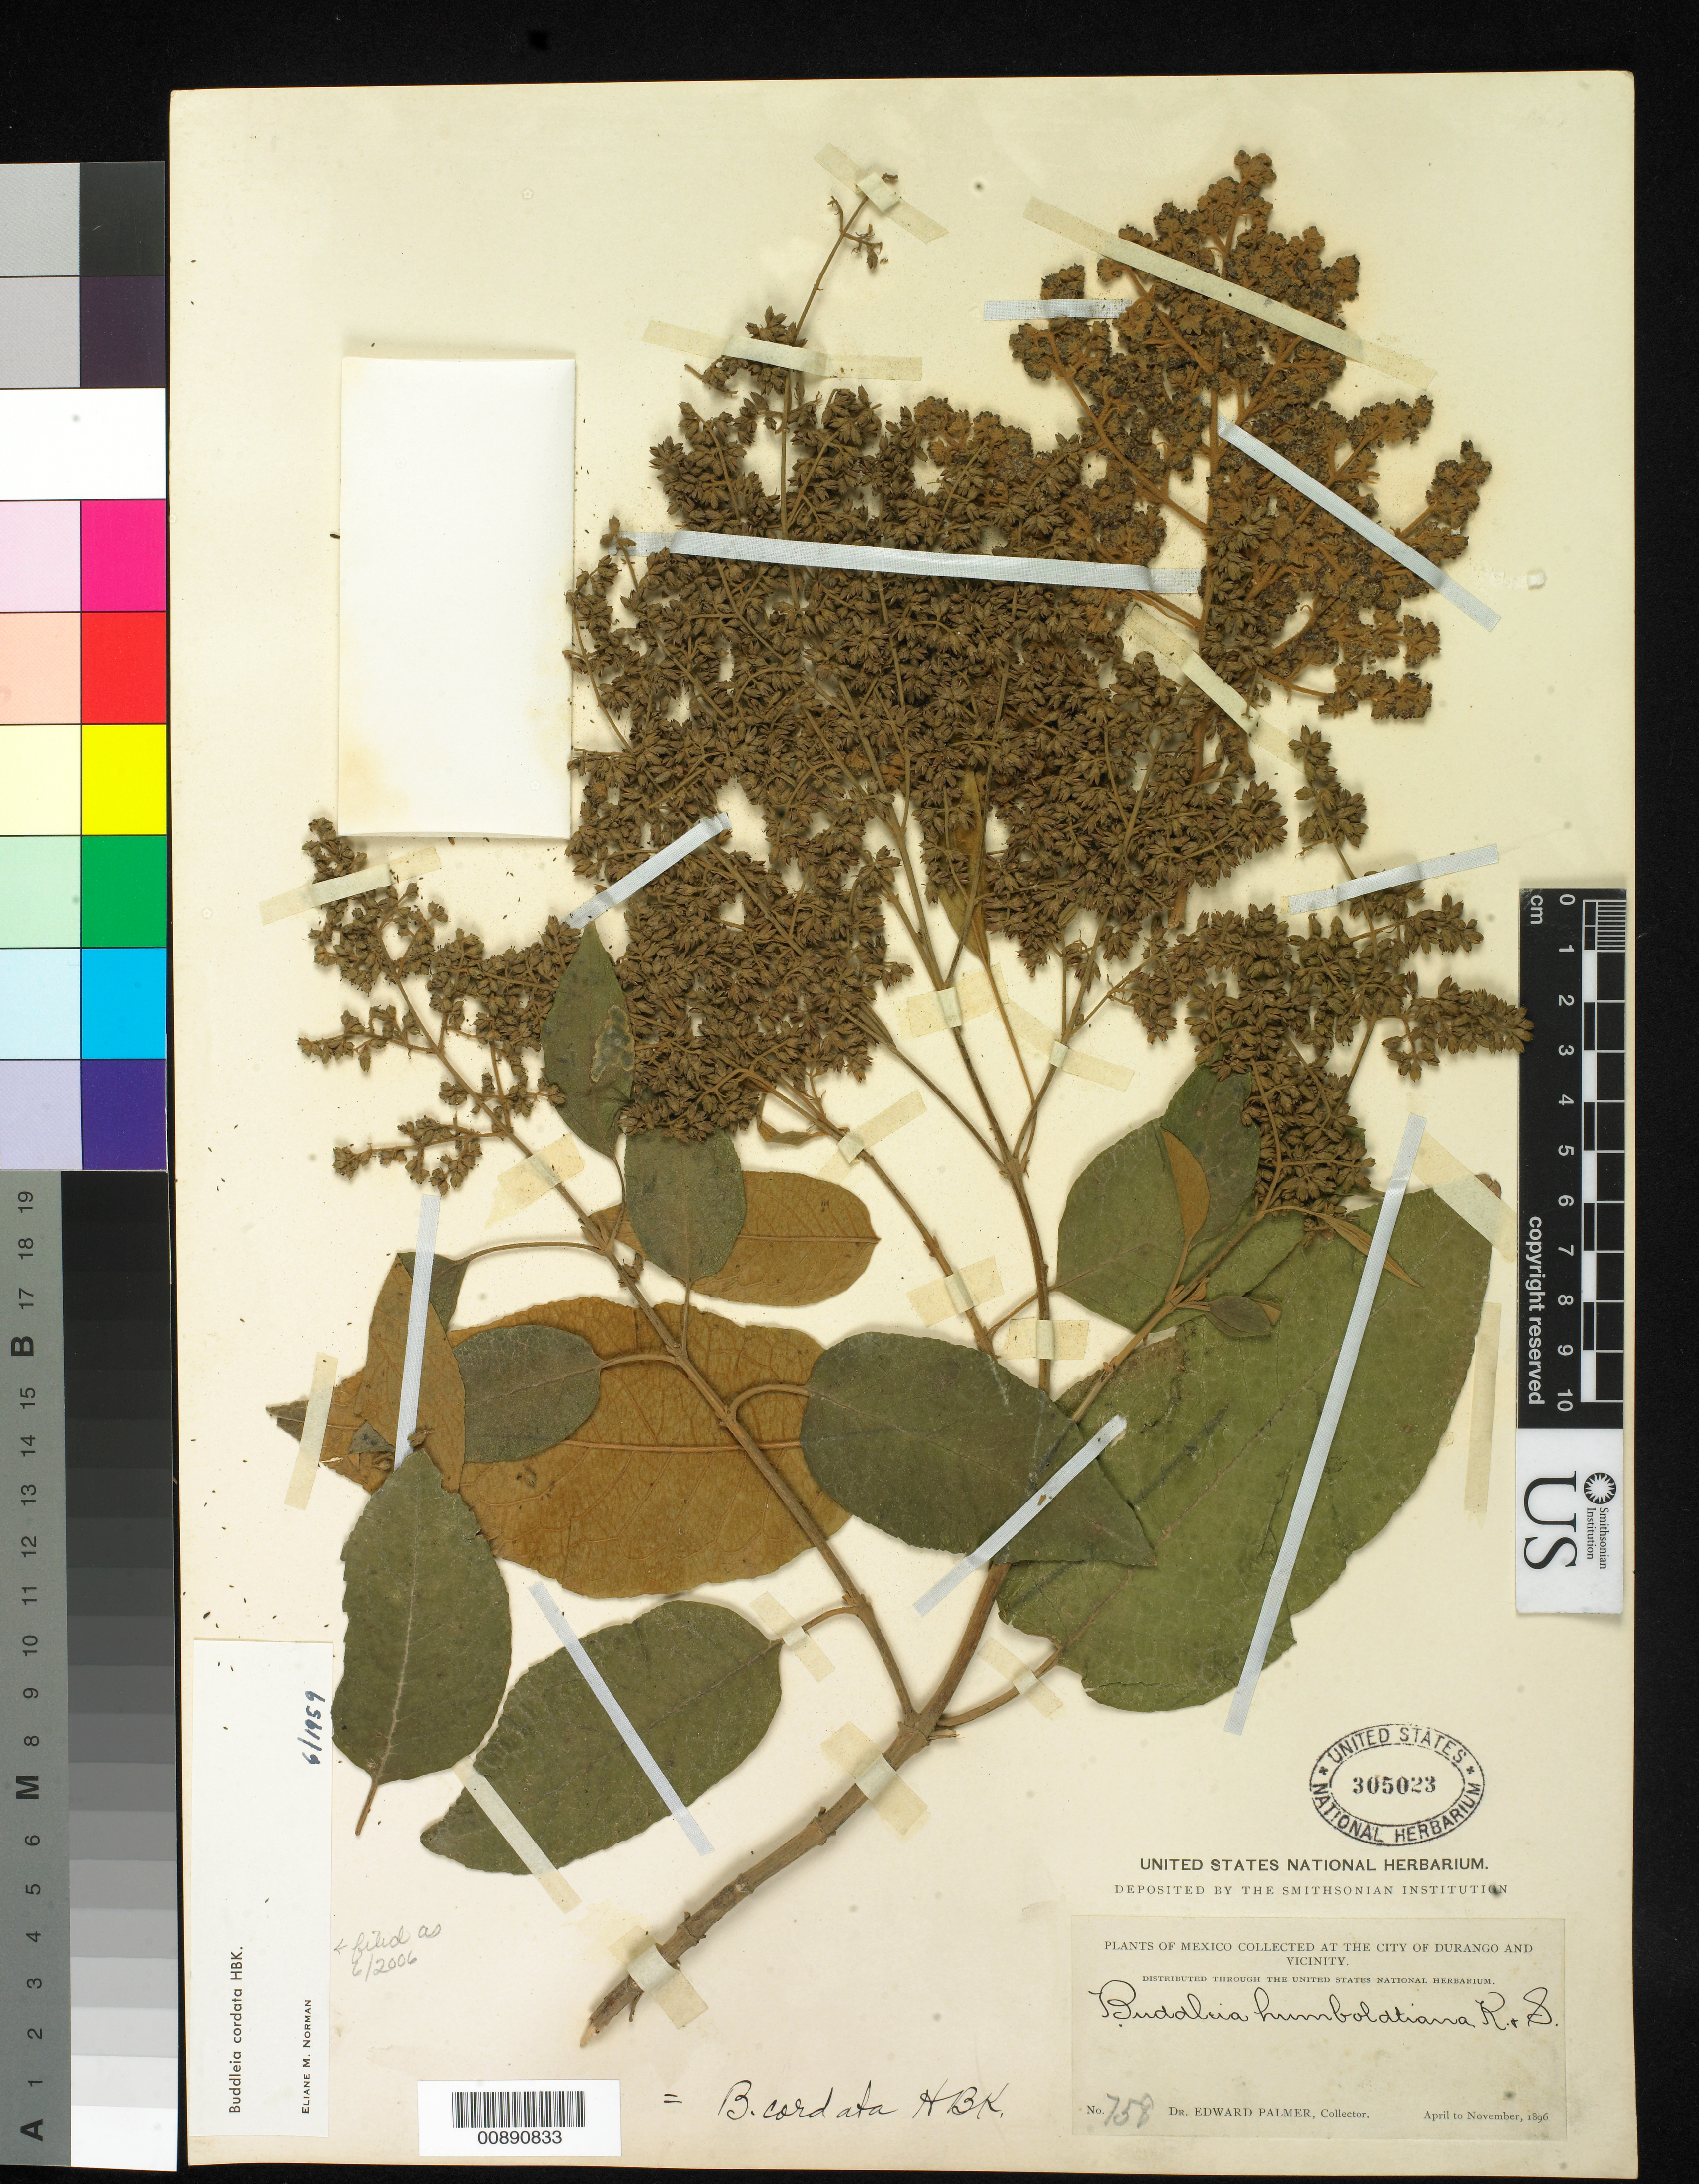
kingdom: Plantae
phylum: Tracheophyta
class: Magnoliopsida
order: Lamiales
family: Scrophulariaceae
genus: Buddleja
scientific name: Buddleja cordata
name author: Kunth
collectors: E. Palmer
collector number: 758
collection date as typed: Apr 1896 to -- Nov 1896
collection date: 1896-04/1896-11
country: Mexico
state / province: Durango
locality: City of Durango and vicinity.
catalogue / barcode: US 305023